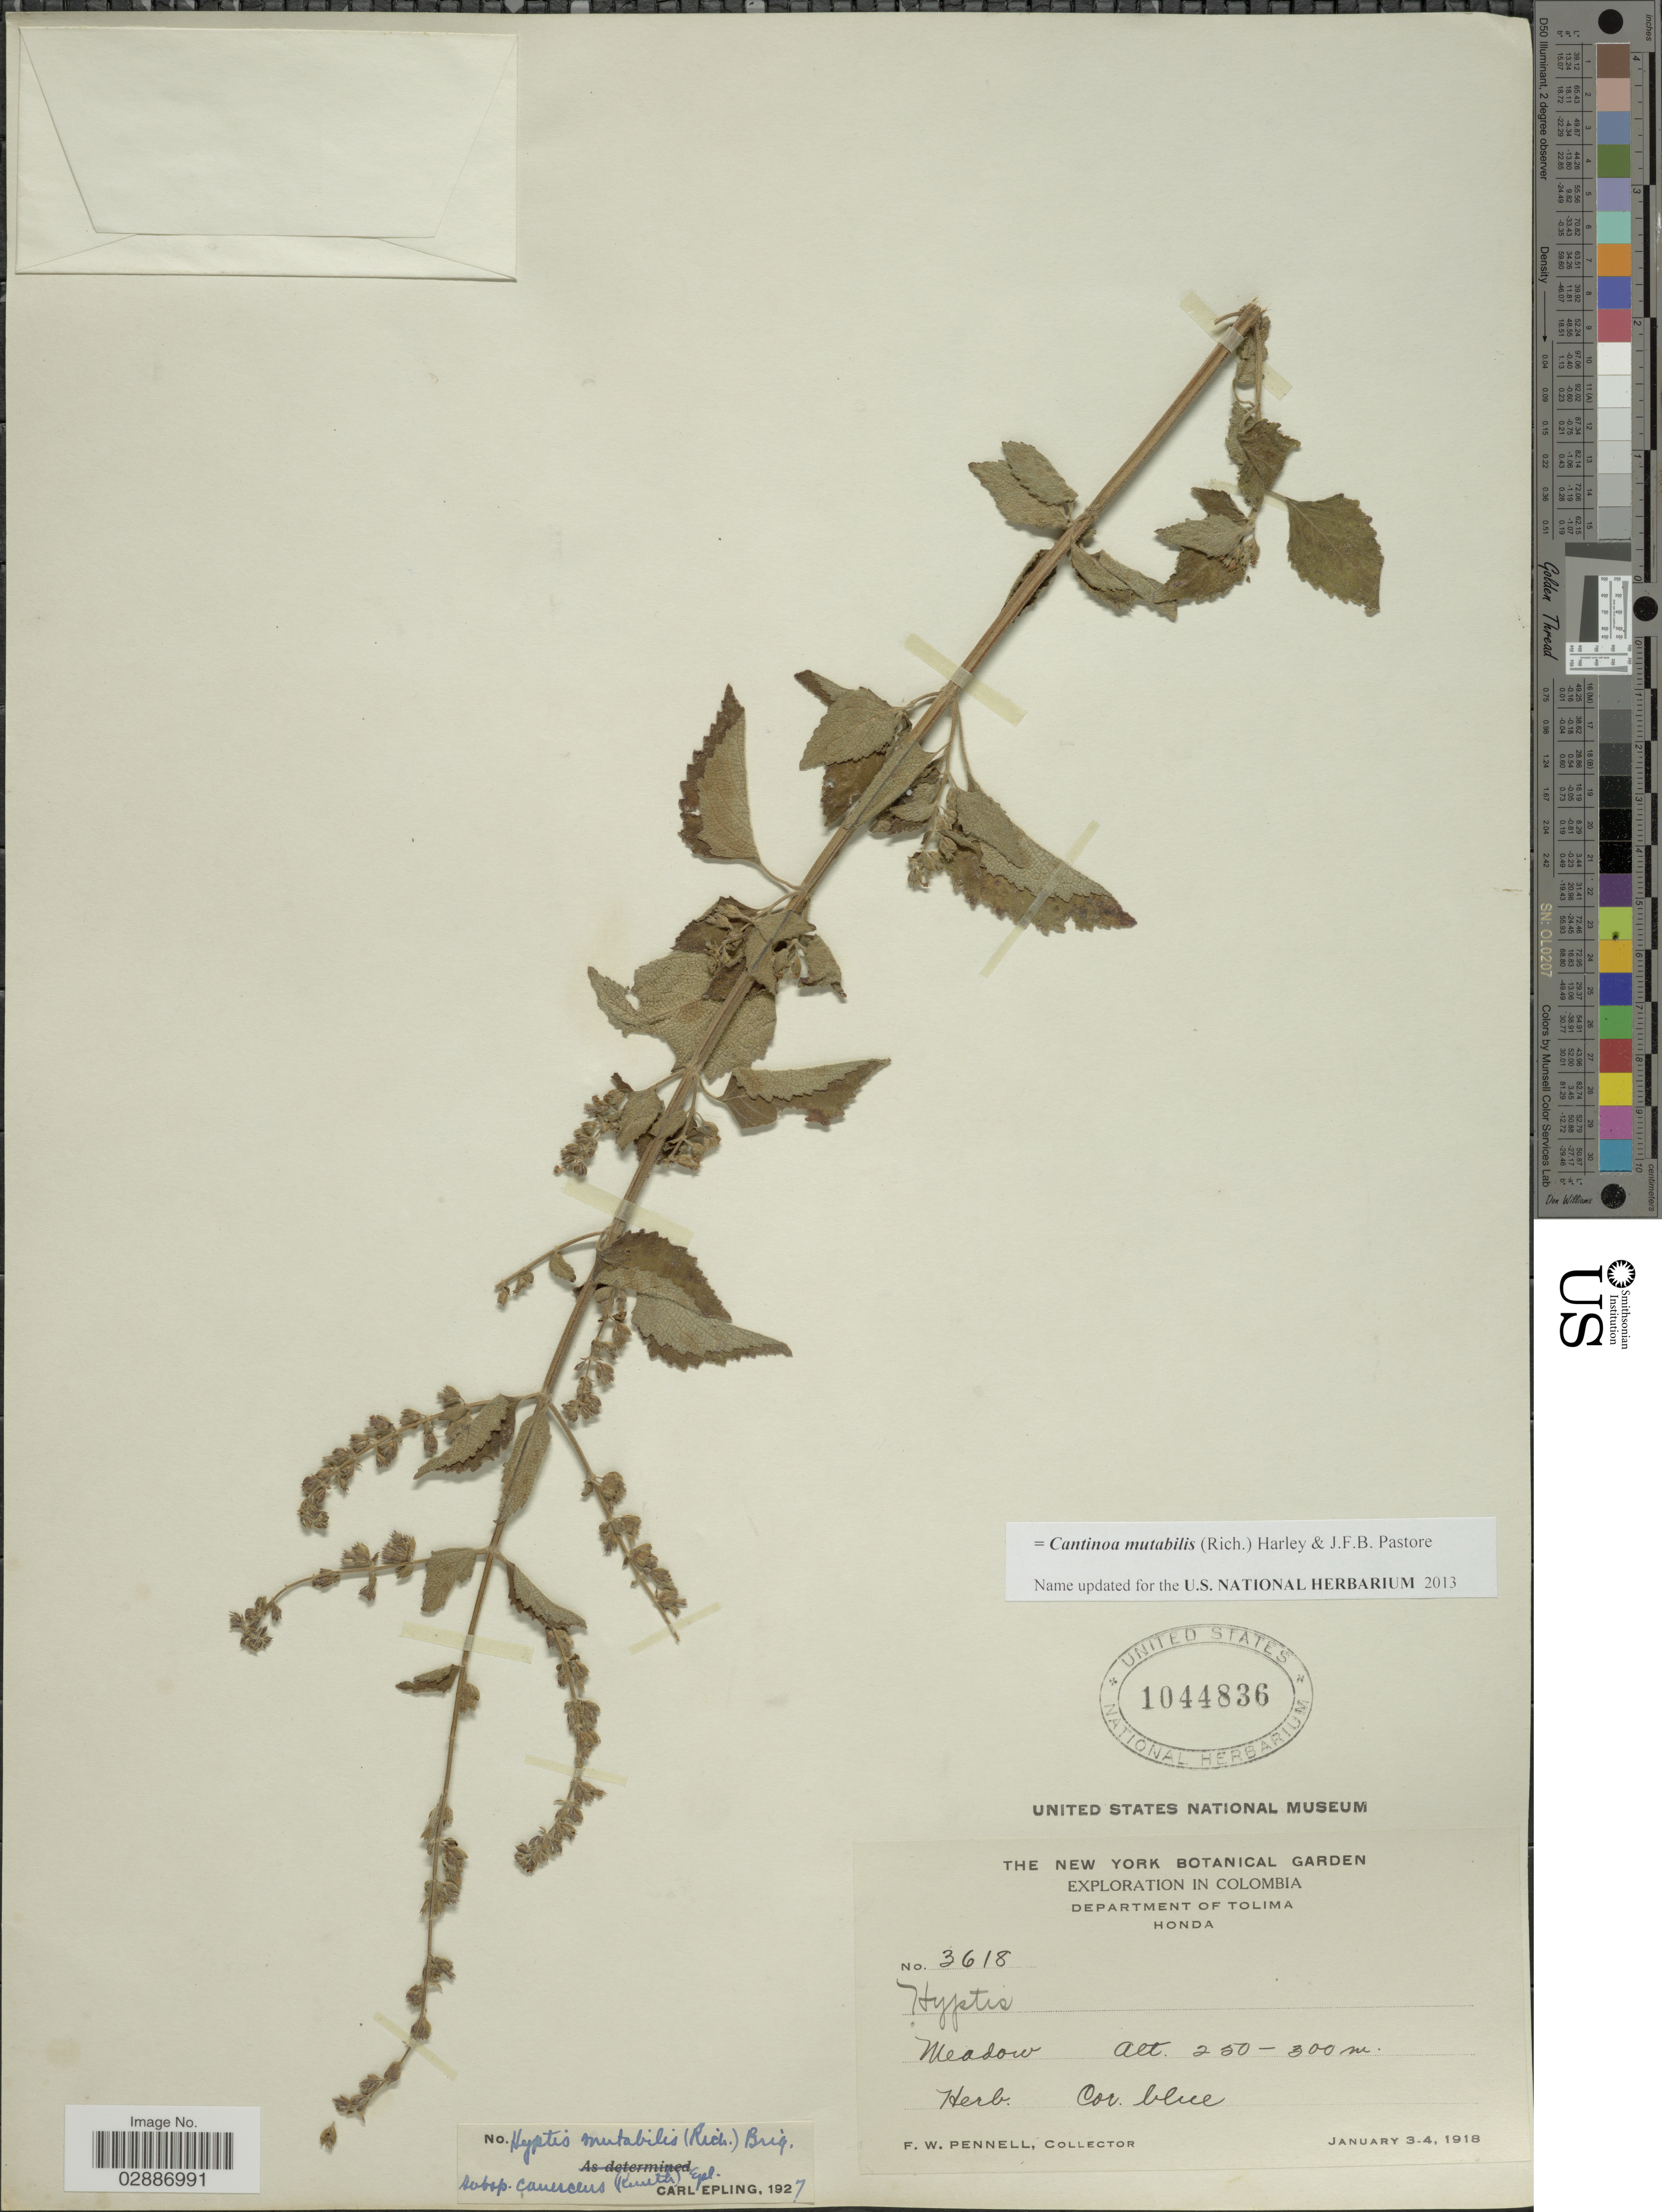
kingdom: Plantae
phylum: Tracheophyta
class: Magnoliopsida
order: Lamiales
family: Lamiaceae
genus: Cantinoa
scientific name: Cantinoa mutabilis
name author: (Epling) Harley & J.F.B. Pastore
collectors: F. W. Pennell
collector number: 3618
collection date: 1918-01-03/1918-01-04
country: Colombia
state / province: Tolima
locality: Department of Tolima. Honda.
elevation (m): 250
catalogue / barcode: US 1044836